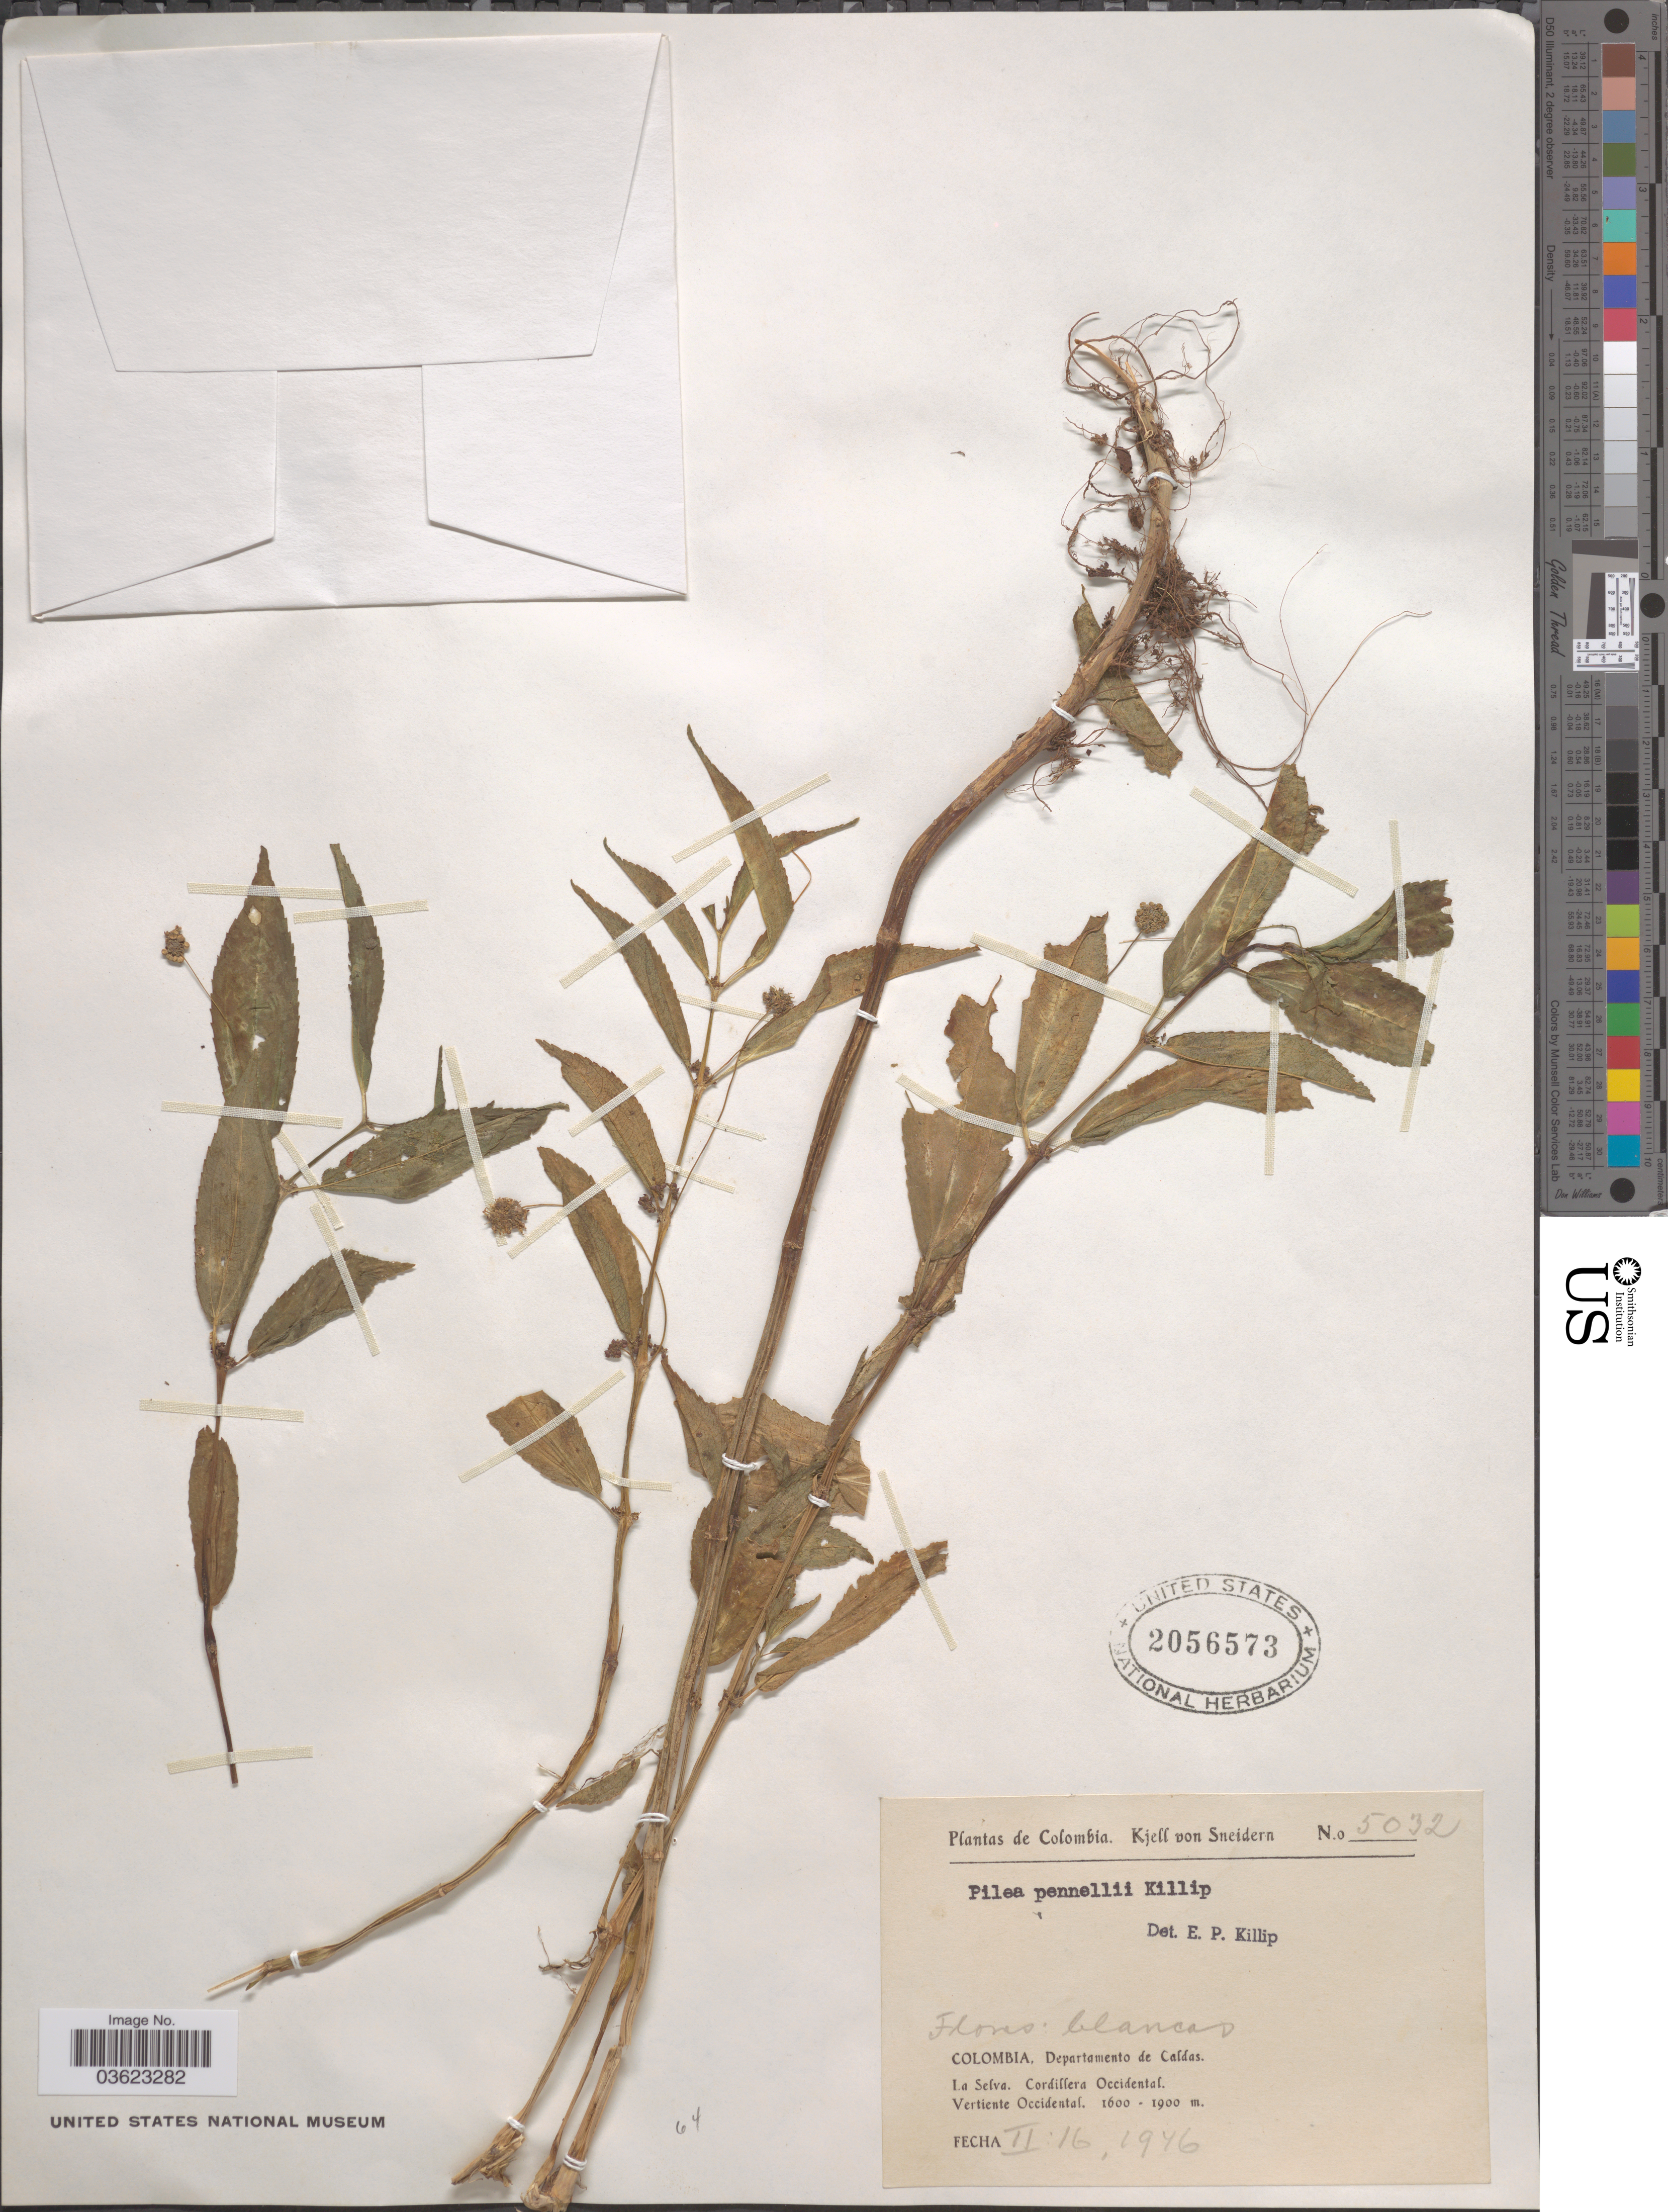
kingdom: Plantae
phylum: Tracheophyta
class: Magnoliopsida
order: Rosales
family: Urticaceae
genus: Pilea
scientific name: Pilea pennellii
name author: Killip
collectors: K. von Sneidern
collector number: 5032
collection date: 1916-02-16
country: Colombia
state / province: Caldas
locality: Departamento de Caldas. La Selva. Cordillera Occidental. Vertiente Occidental.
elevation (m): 1600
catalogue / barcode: US 2056573